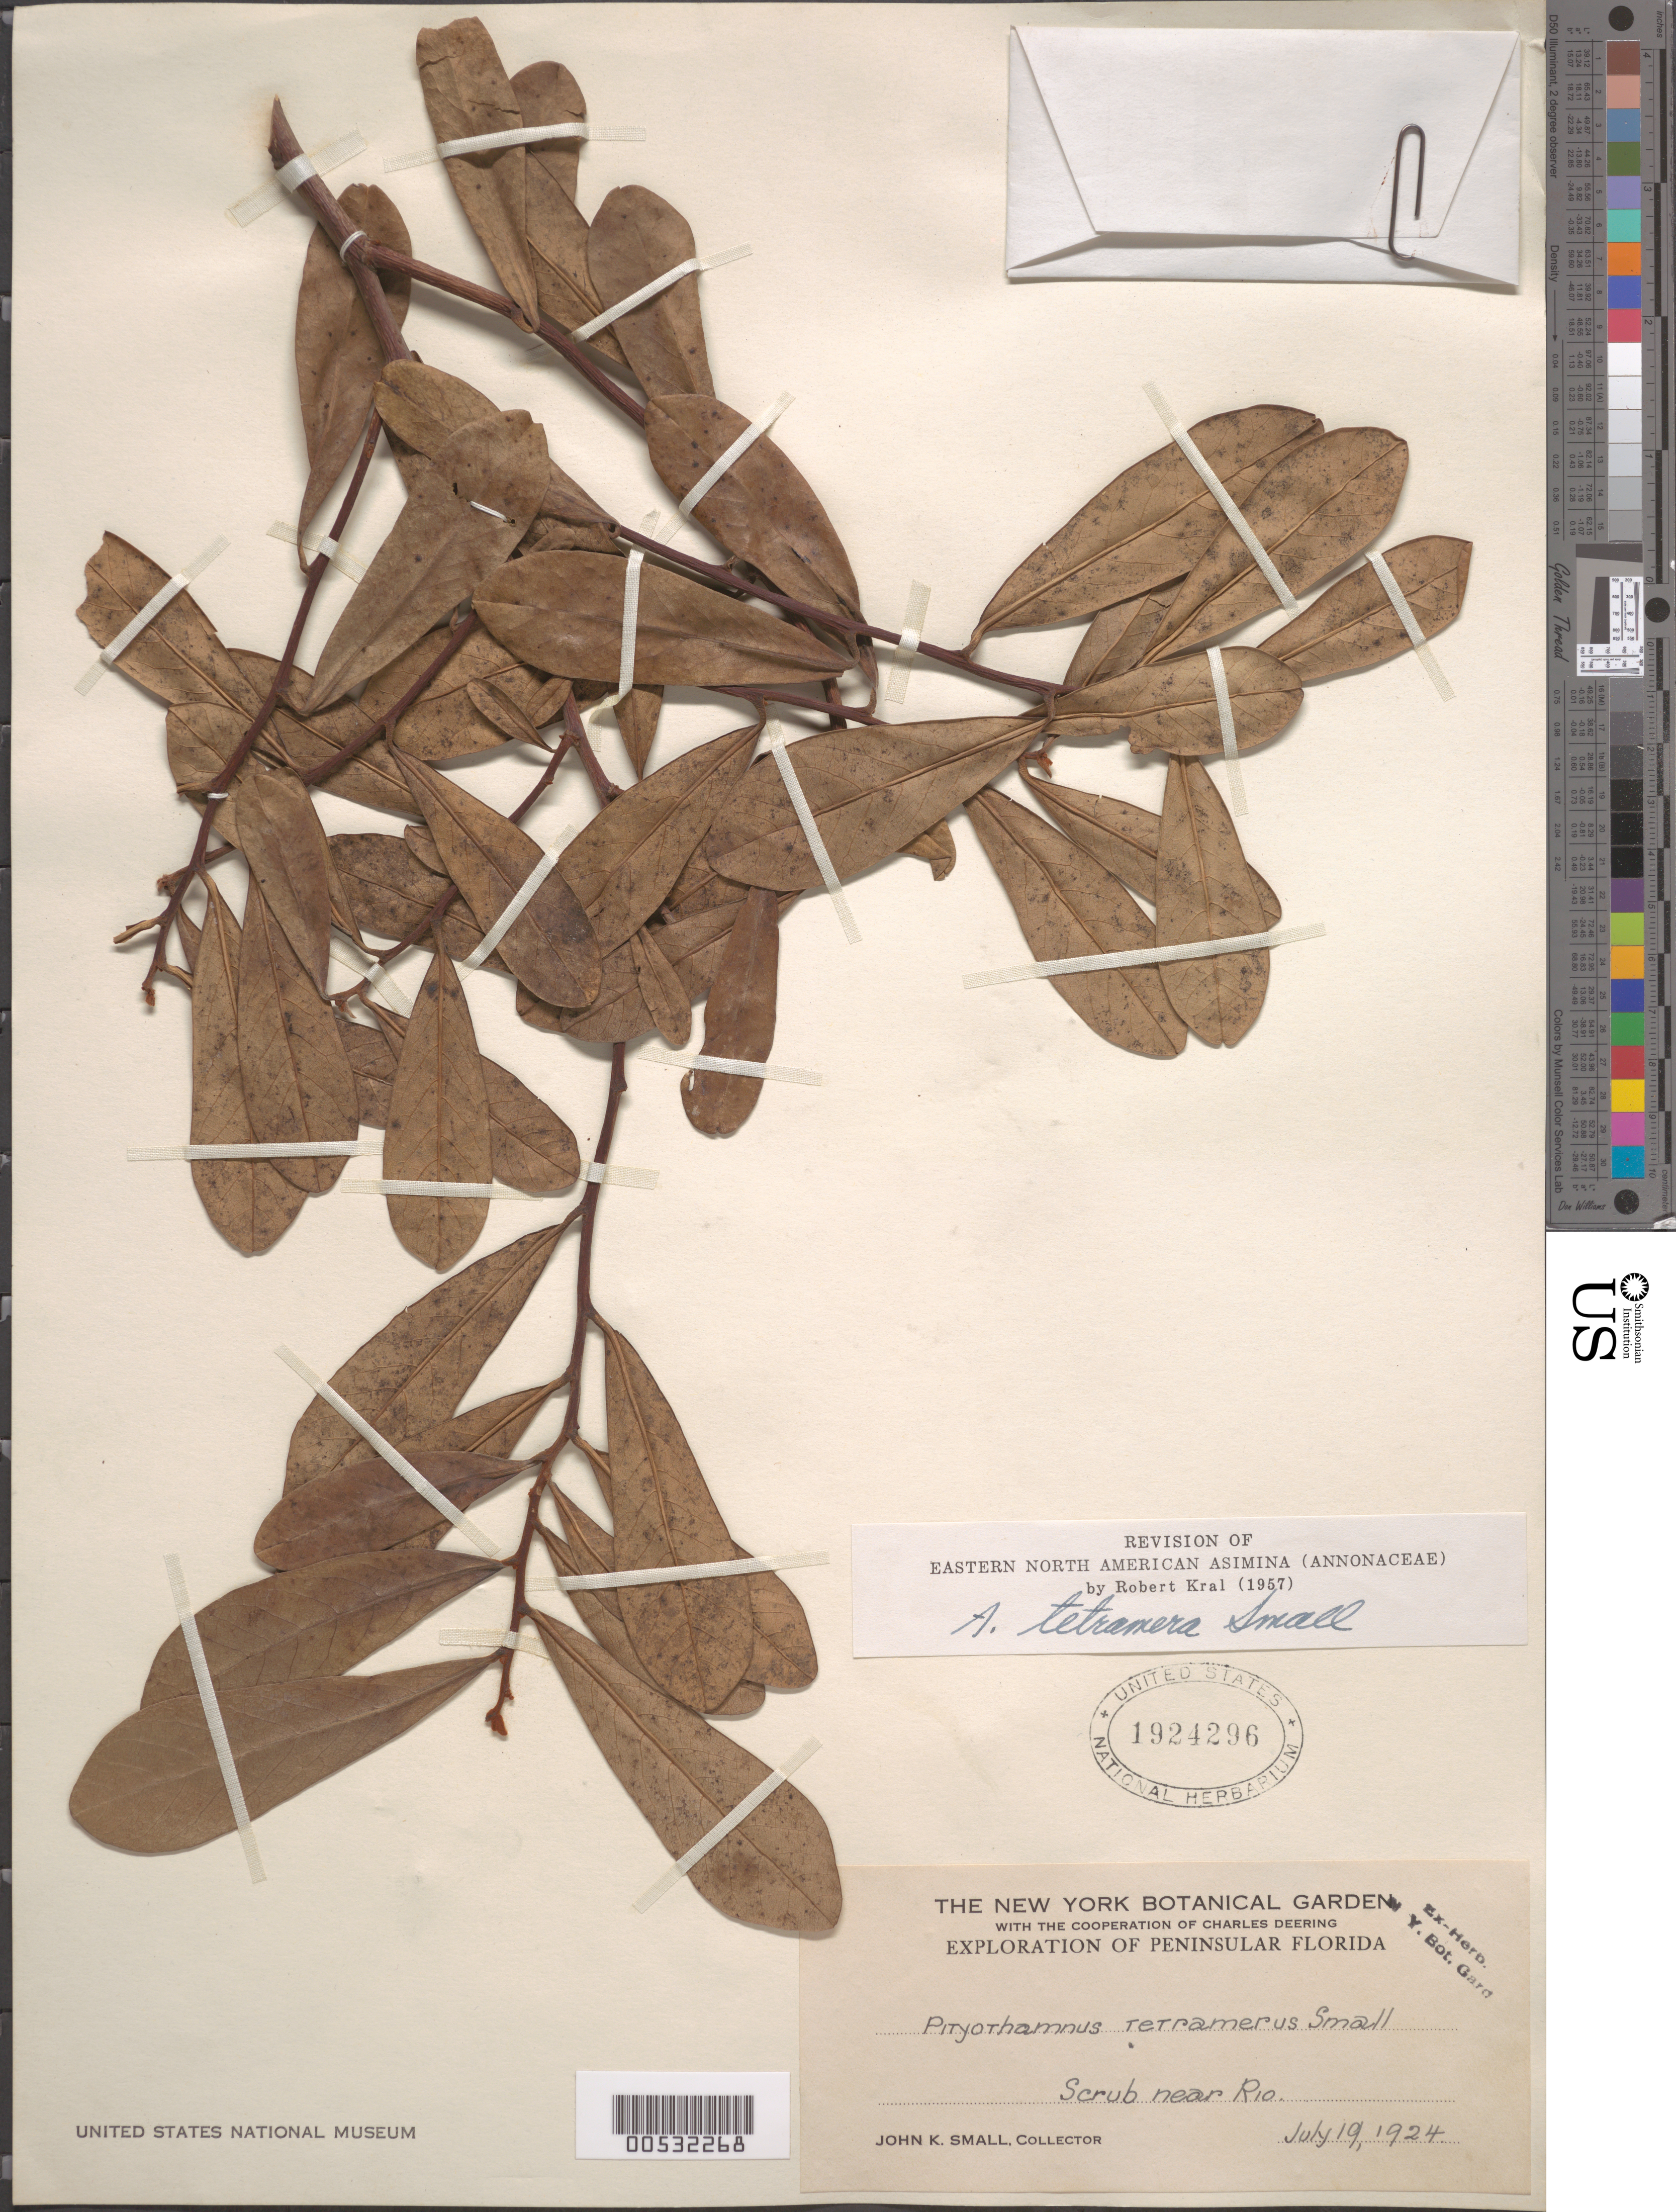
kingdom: Plantae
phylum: Tracheophyta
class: Magnoliopsida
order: Magnoliales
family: Annonaceae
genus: Asimina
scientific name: Asimina tetramera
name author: Small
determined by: Kral, Robert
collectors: J. K. Small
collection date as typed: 19 Jul 1924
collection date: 1924-07-19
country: United States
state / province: Florida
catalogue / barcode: US 1924296